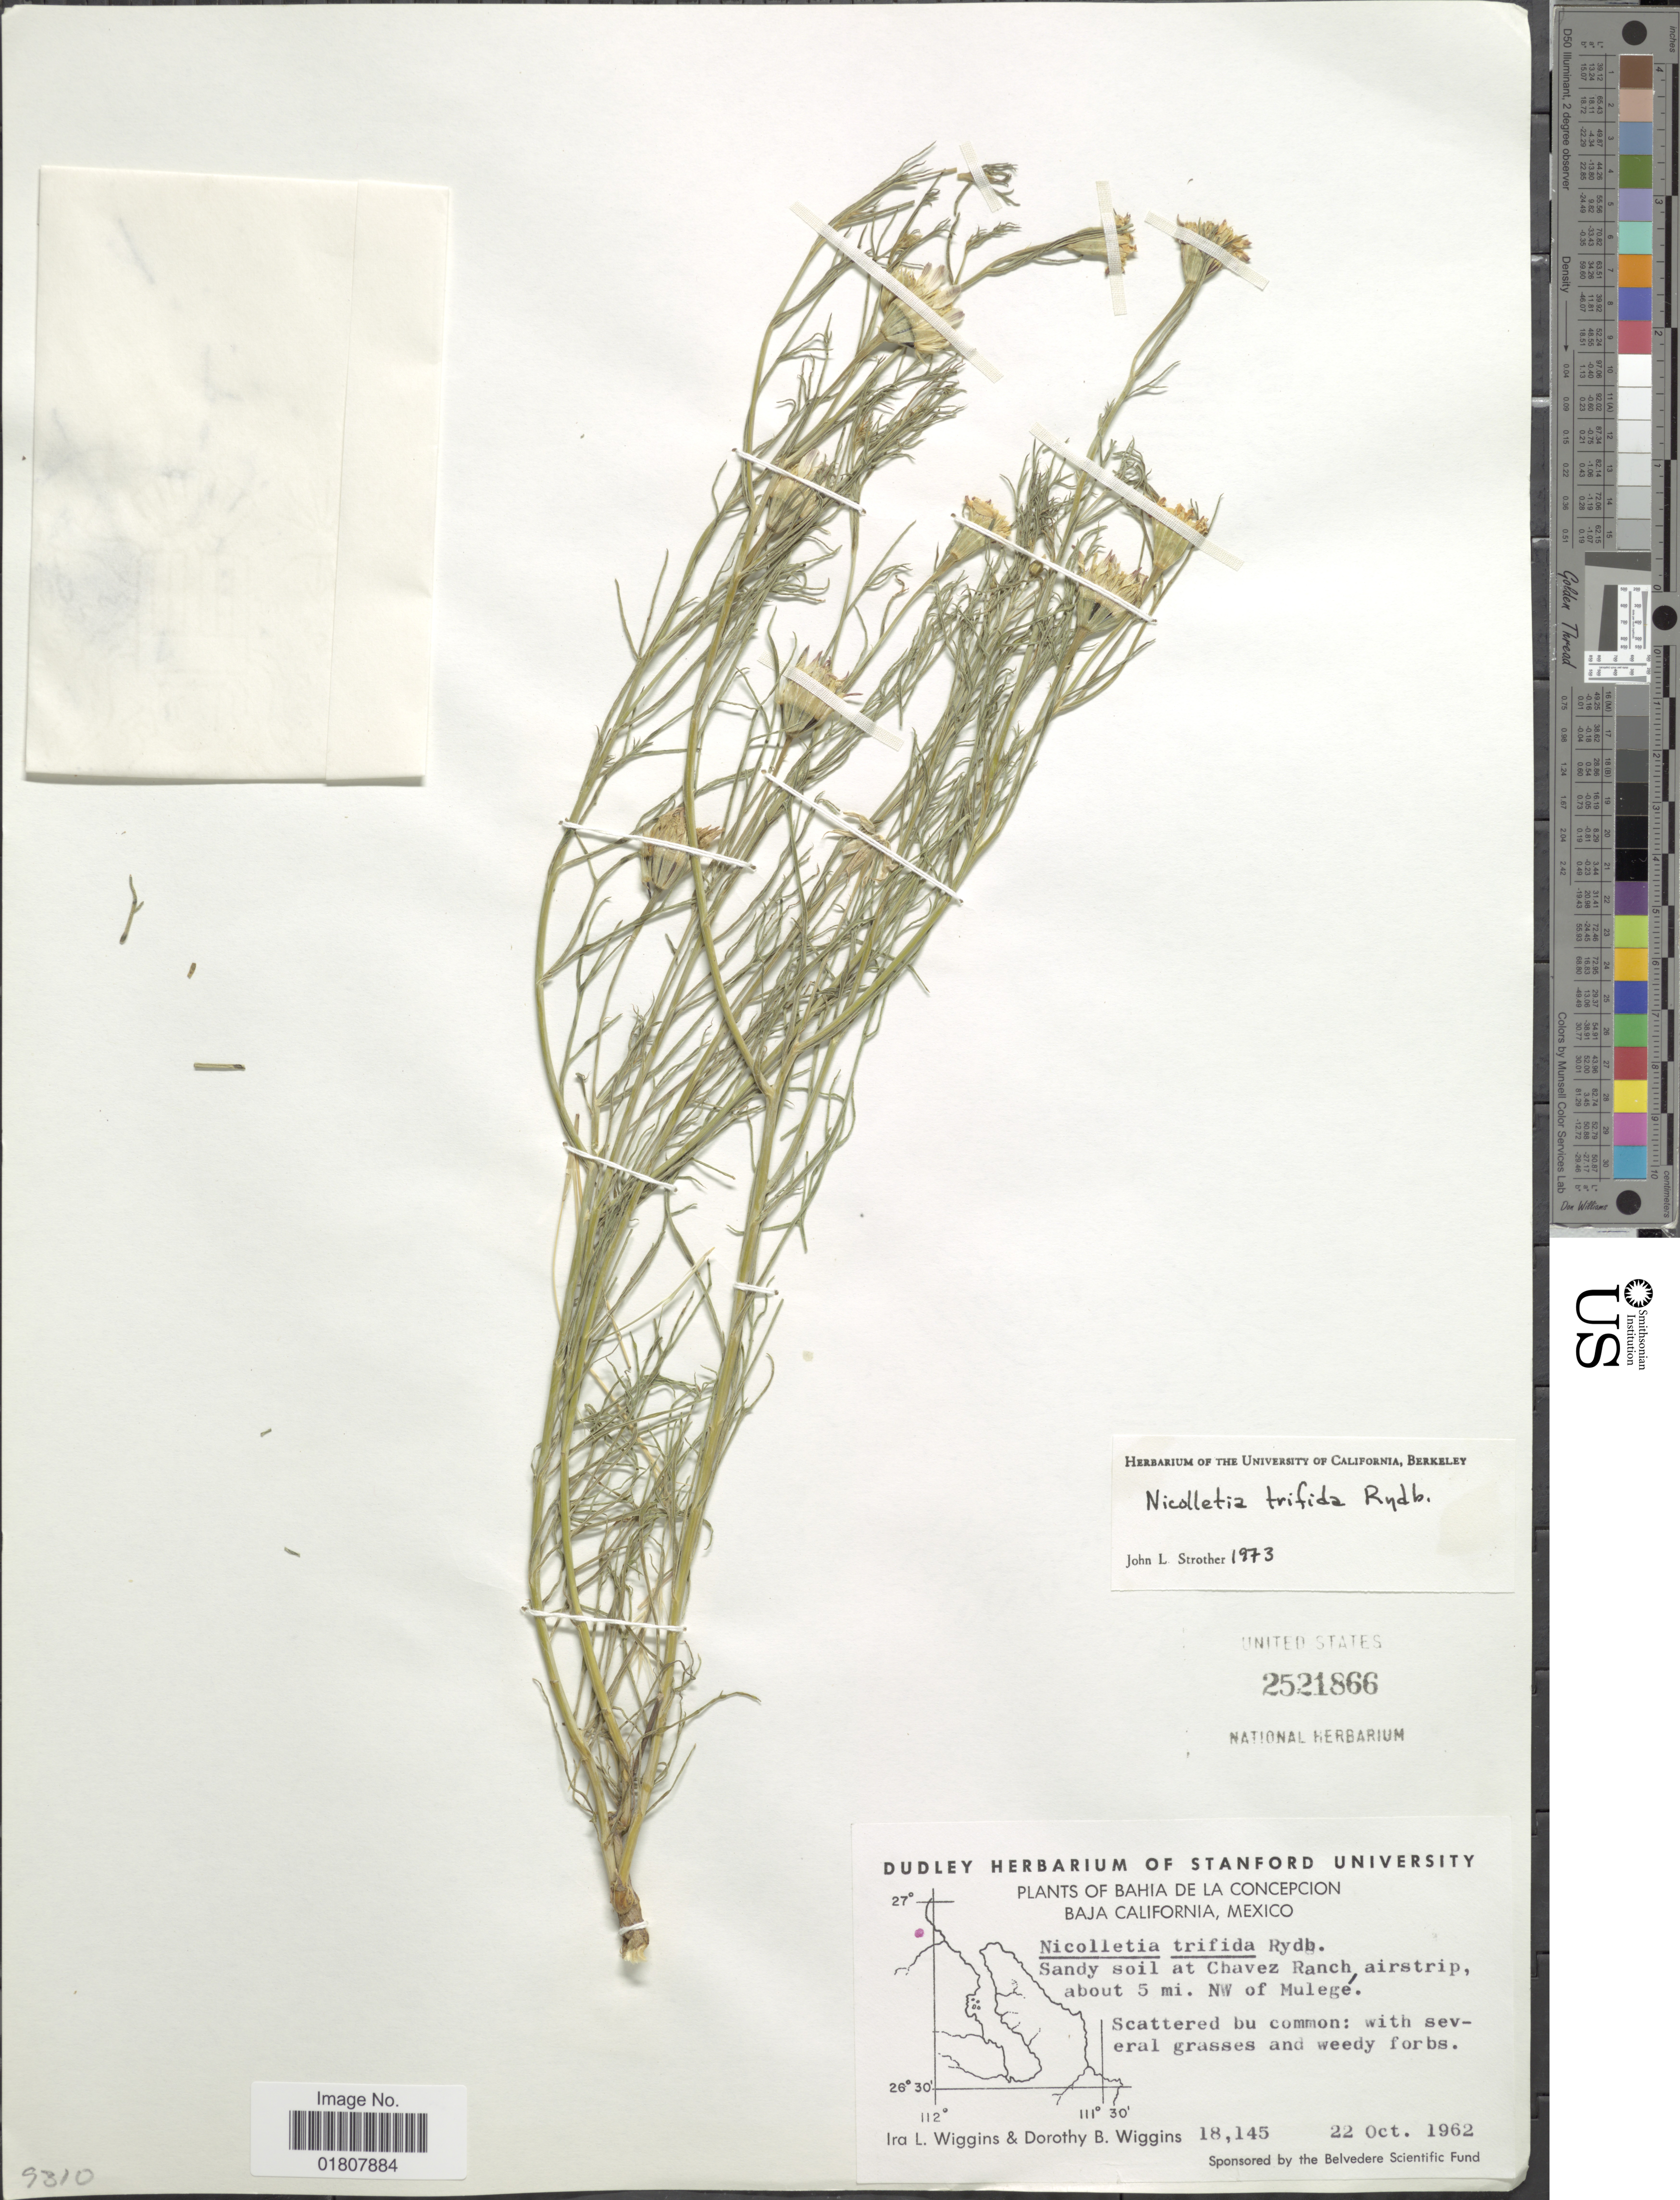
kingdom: Plantae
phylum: Tracheophyta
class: Magnoliopsida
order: Asterales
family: Asteraceae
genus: Nicolletia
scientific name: Nicolletia trifida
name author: Rydb.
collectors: I. L. Wiggins & D. B. Wiggins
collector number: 18145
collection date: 1962-10-22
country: Mexico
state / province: Baja California Sur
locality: Bahia de La Concepcion, Chavez Ranch airstrip about 5 mi NW of Mulege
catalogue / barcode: US 2521866